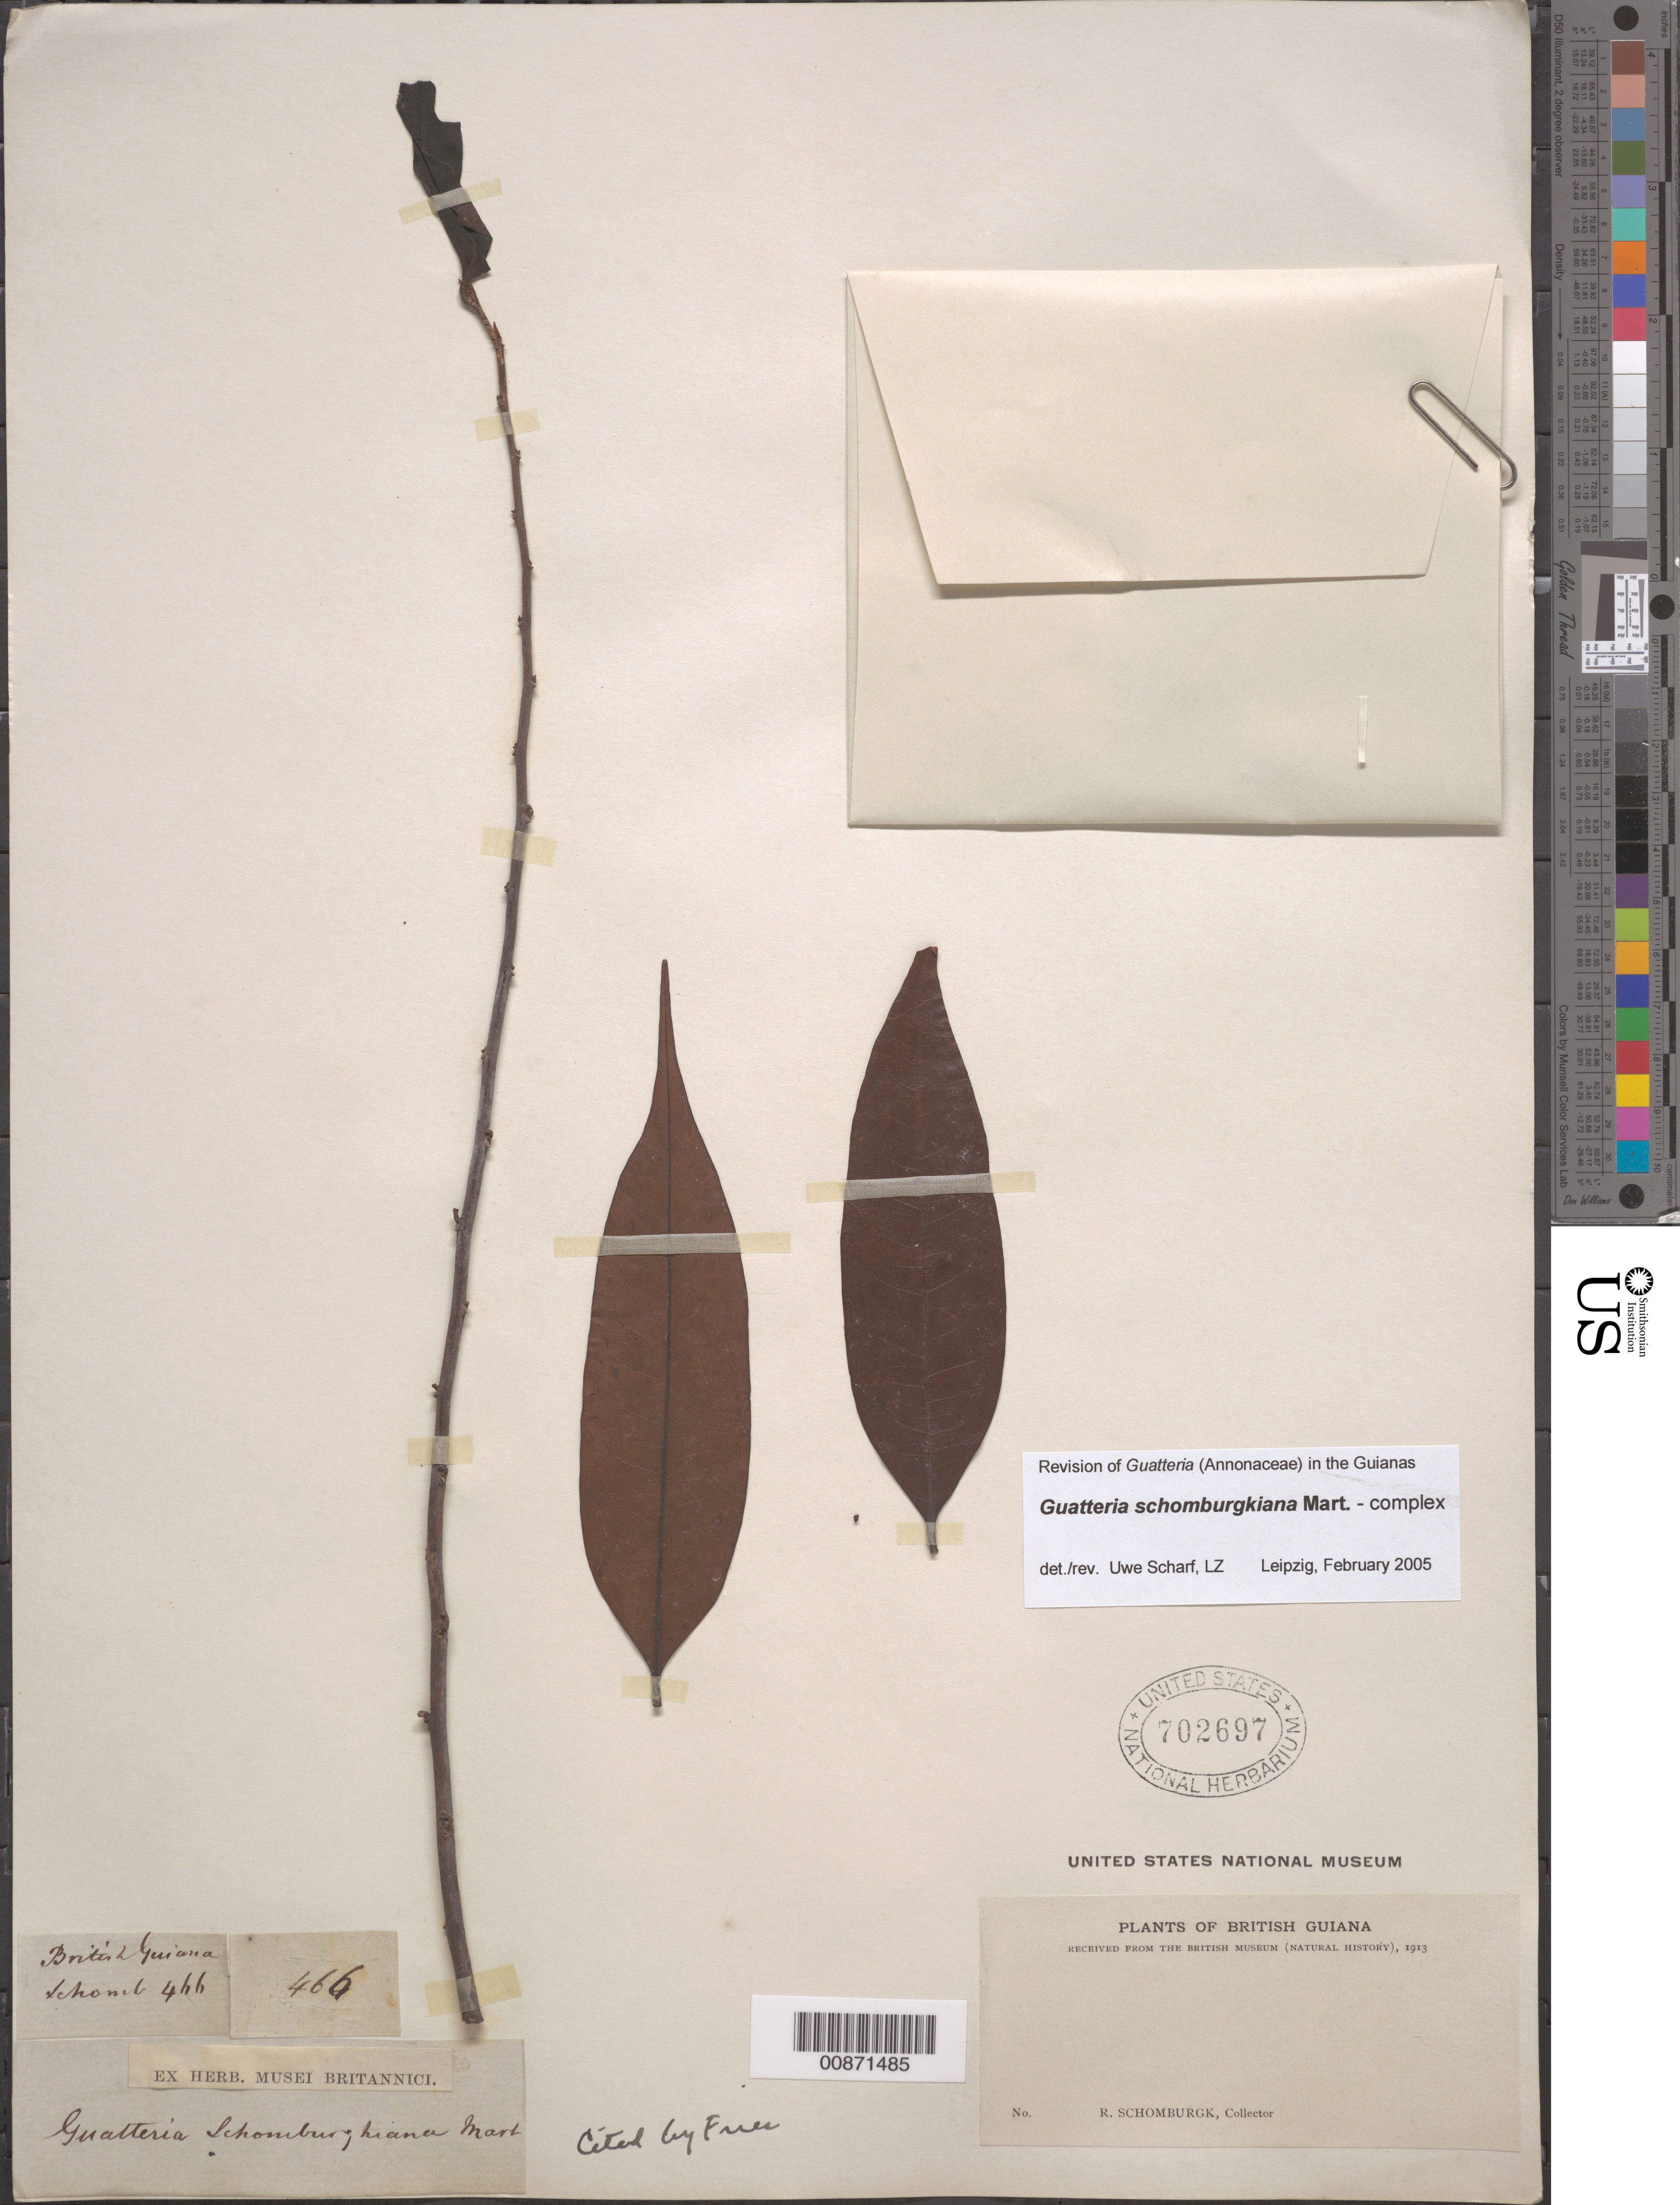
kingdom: Plantae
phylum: Tracheophyta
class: Magnoliopsida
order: Magnoliales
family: Annonaceae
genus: Guatteria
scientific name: Guatteria schomburgkiana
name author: Mart.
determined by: Scharf, U.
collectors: R. H. Schomburgk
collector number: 466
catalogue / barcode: US 702697